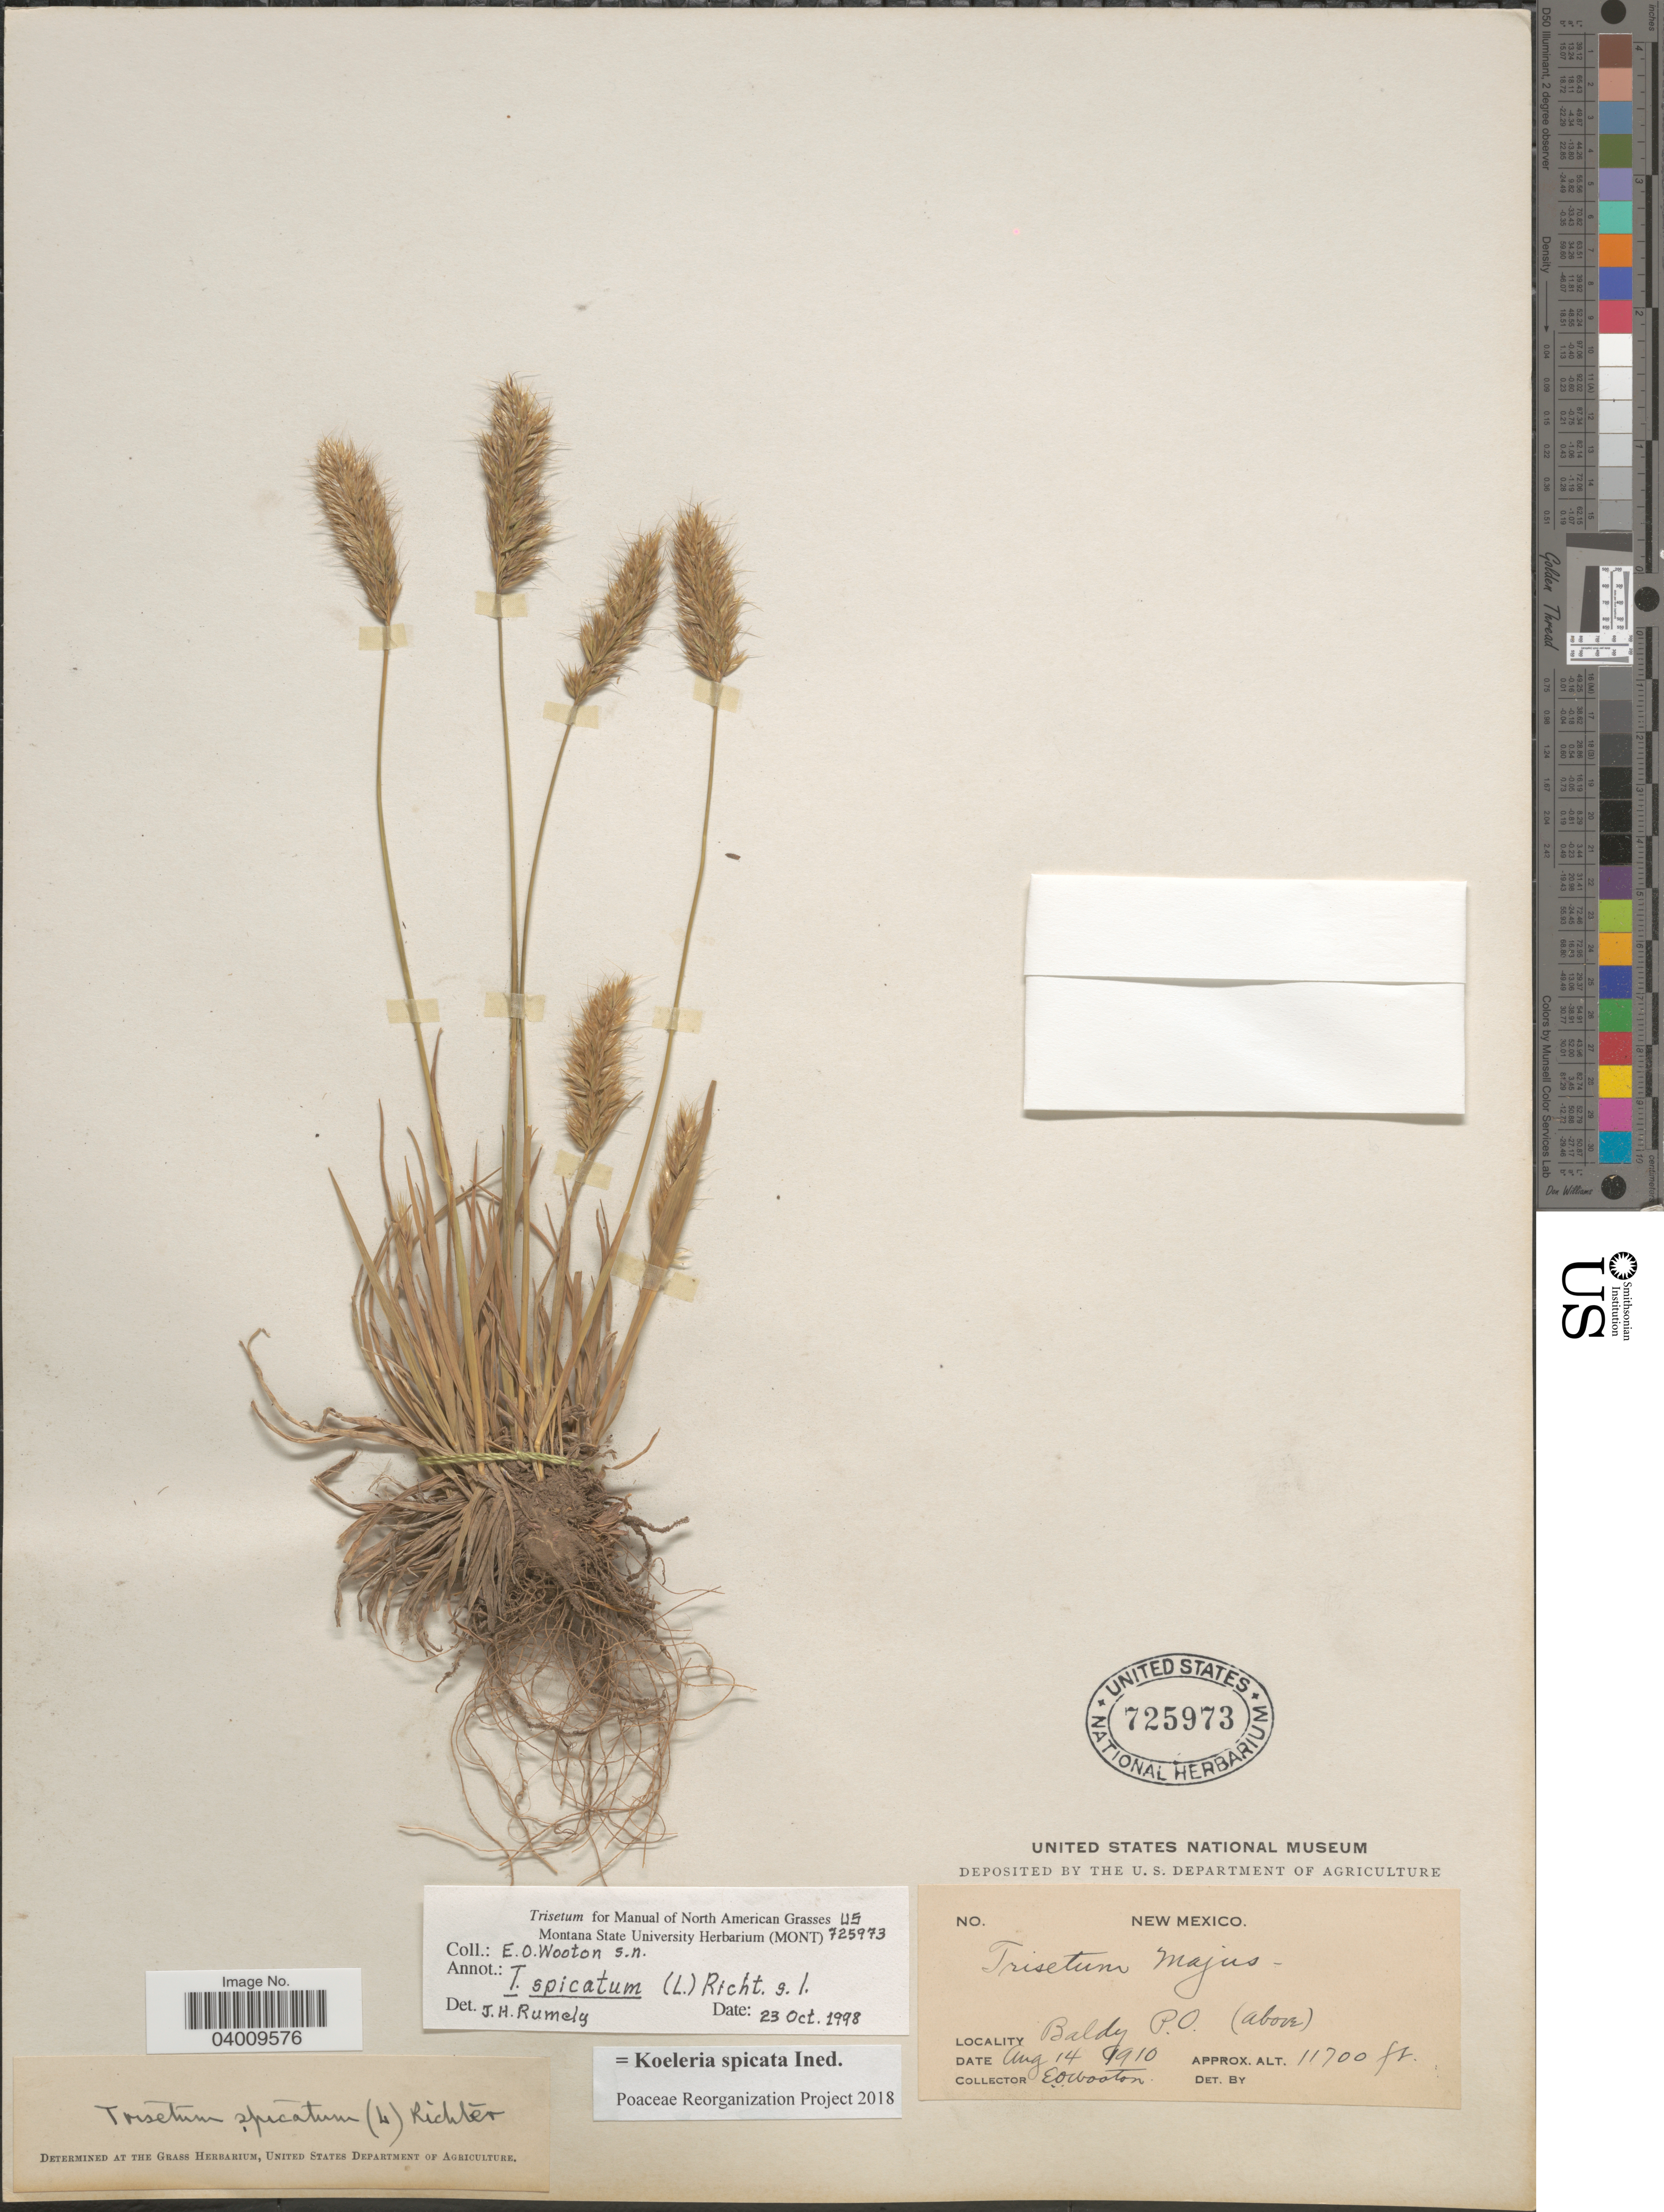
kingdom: Plantae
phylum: Tracheophyta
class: Liliopsida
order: Poales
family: Poaceae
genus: Koeleria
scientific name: Koeleria spicata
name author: (L.) Barberá et al.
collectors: E. O. Wooton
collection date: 1910-08-14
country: United States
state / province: New Mexico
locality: Baldy P.O. (above).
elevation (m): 3566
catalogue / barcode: US 725973